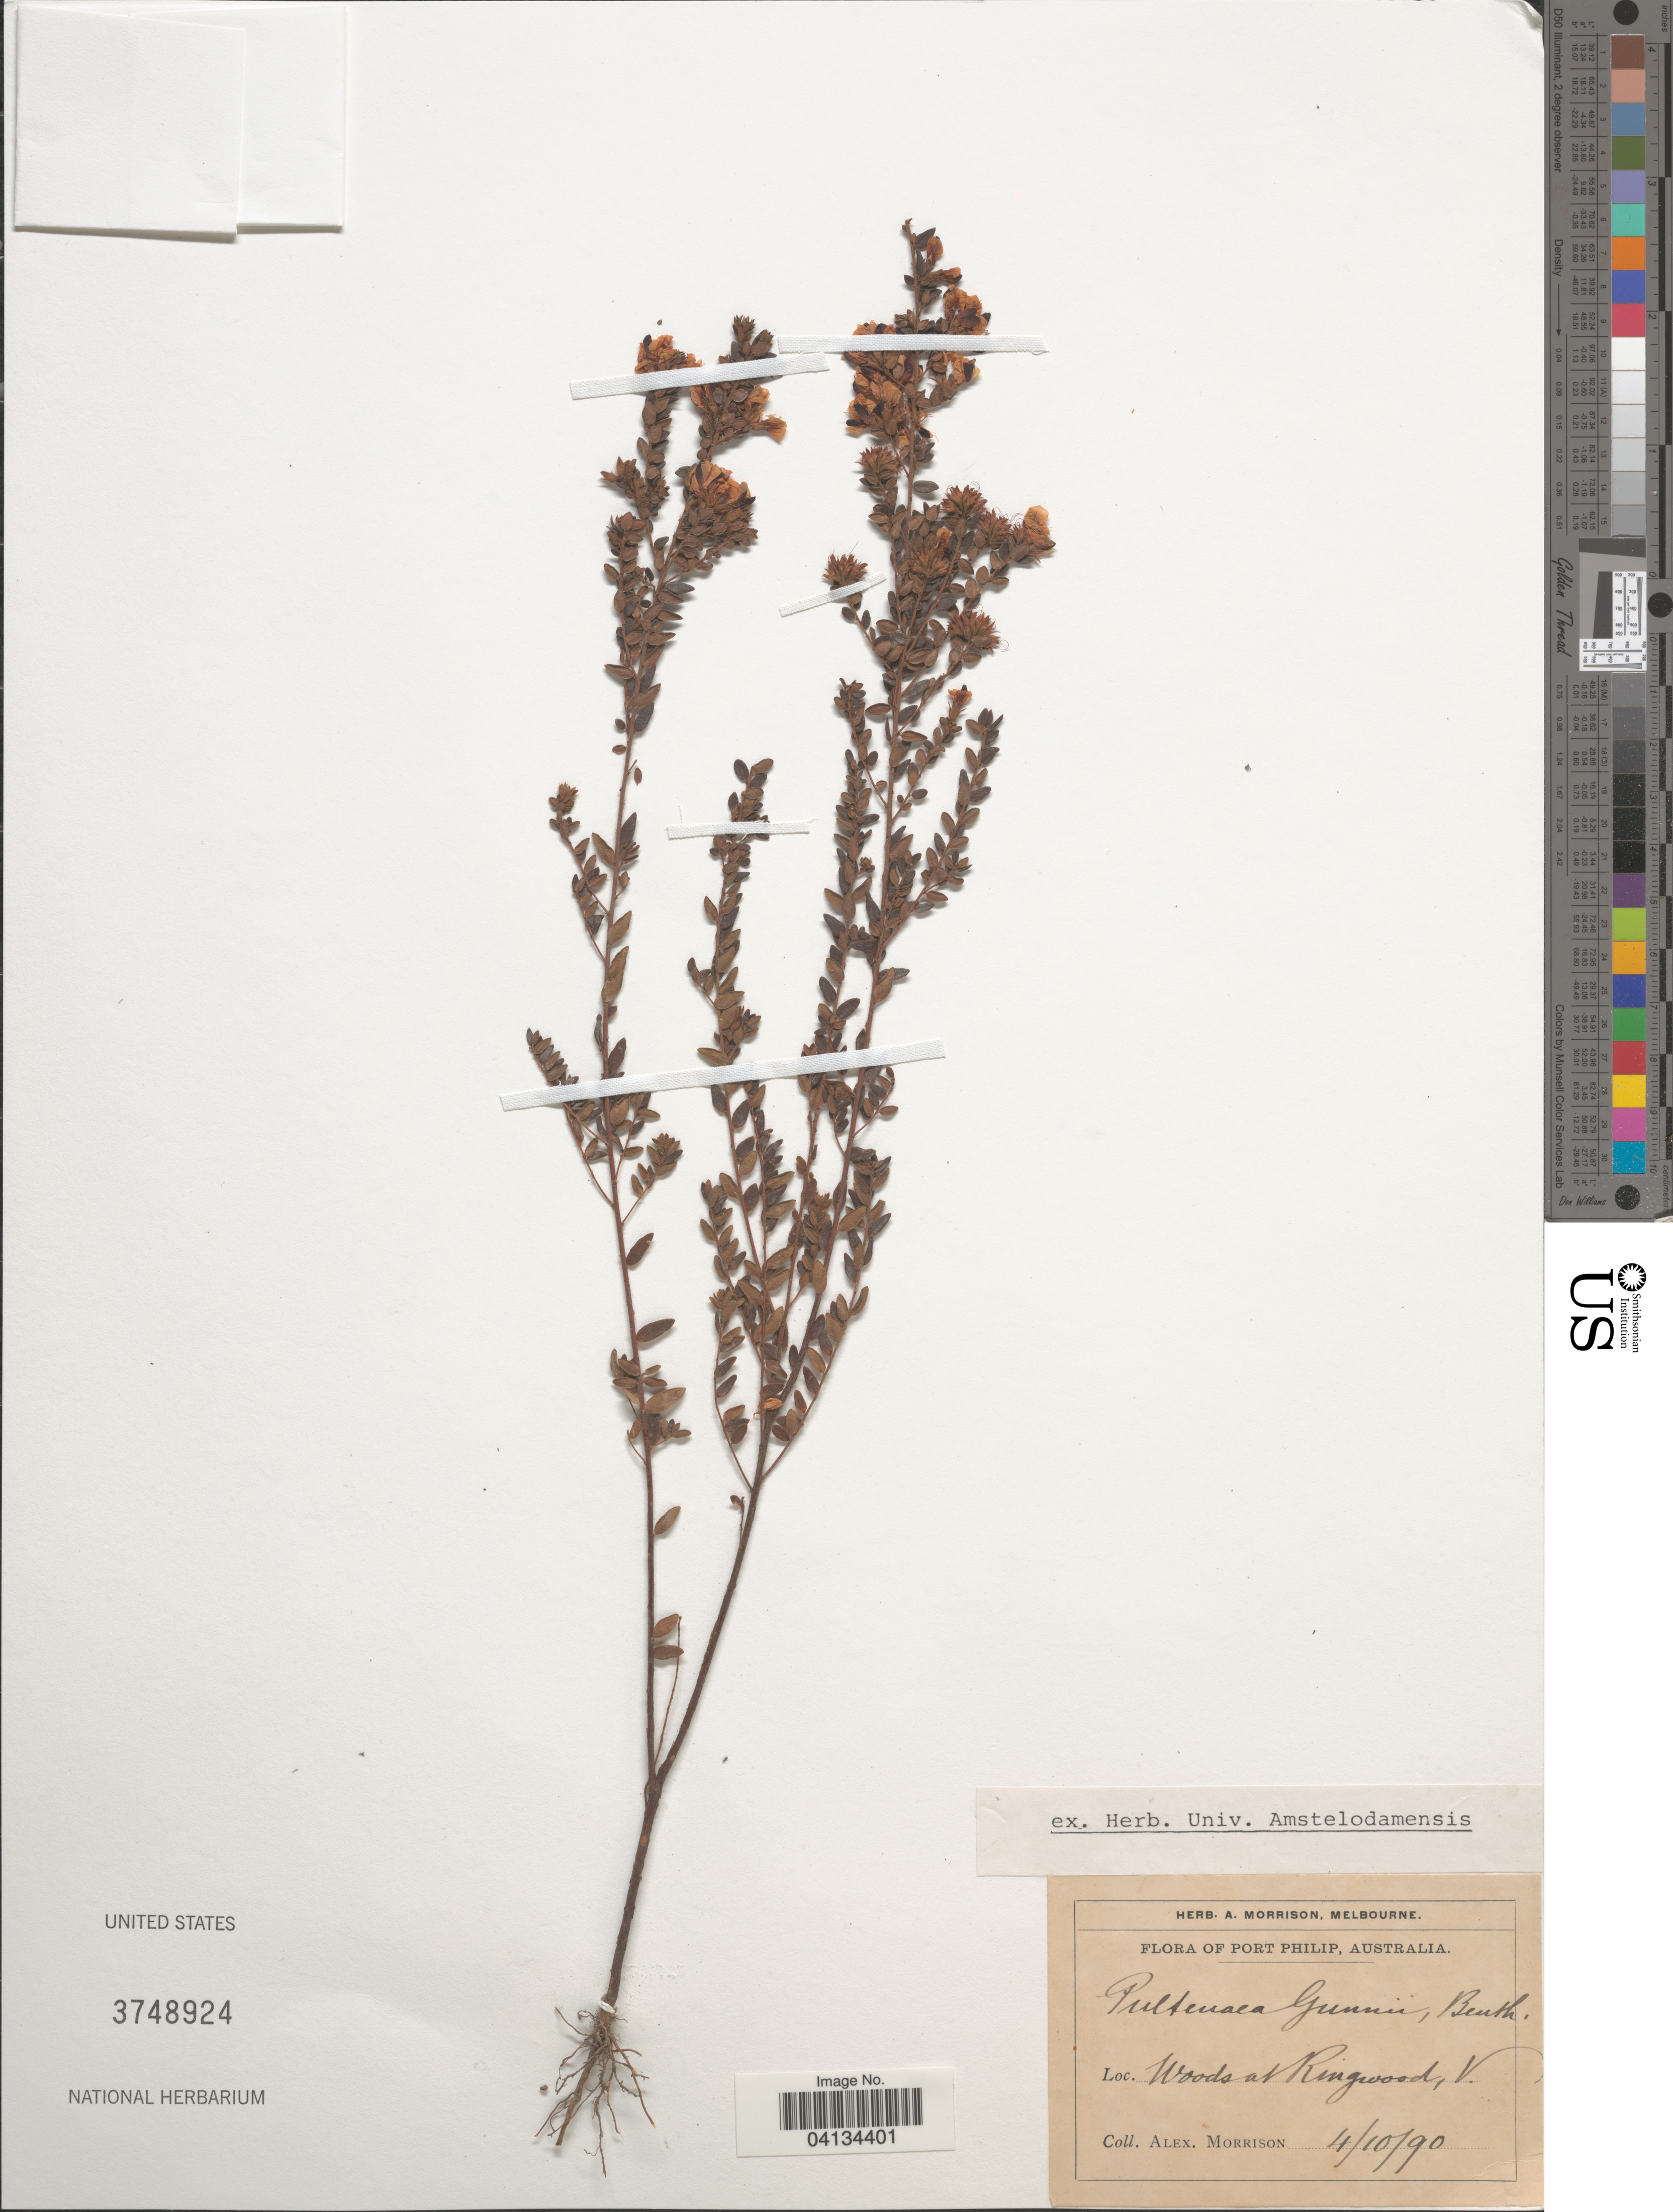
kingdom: Plantae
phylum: Tracheophyta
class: Magnoliopsida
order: Fabales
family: Fabaceae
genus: Pultenaea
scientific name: Pultenaea gunnii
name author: Benth.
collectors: A. Morrison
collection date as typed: Transcribed d/m/y: 4/10/90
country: Australia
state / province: Victoria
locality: Woods at Ringwood, V. Port Philip.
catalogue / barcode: US 3748924